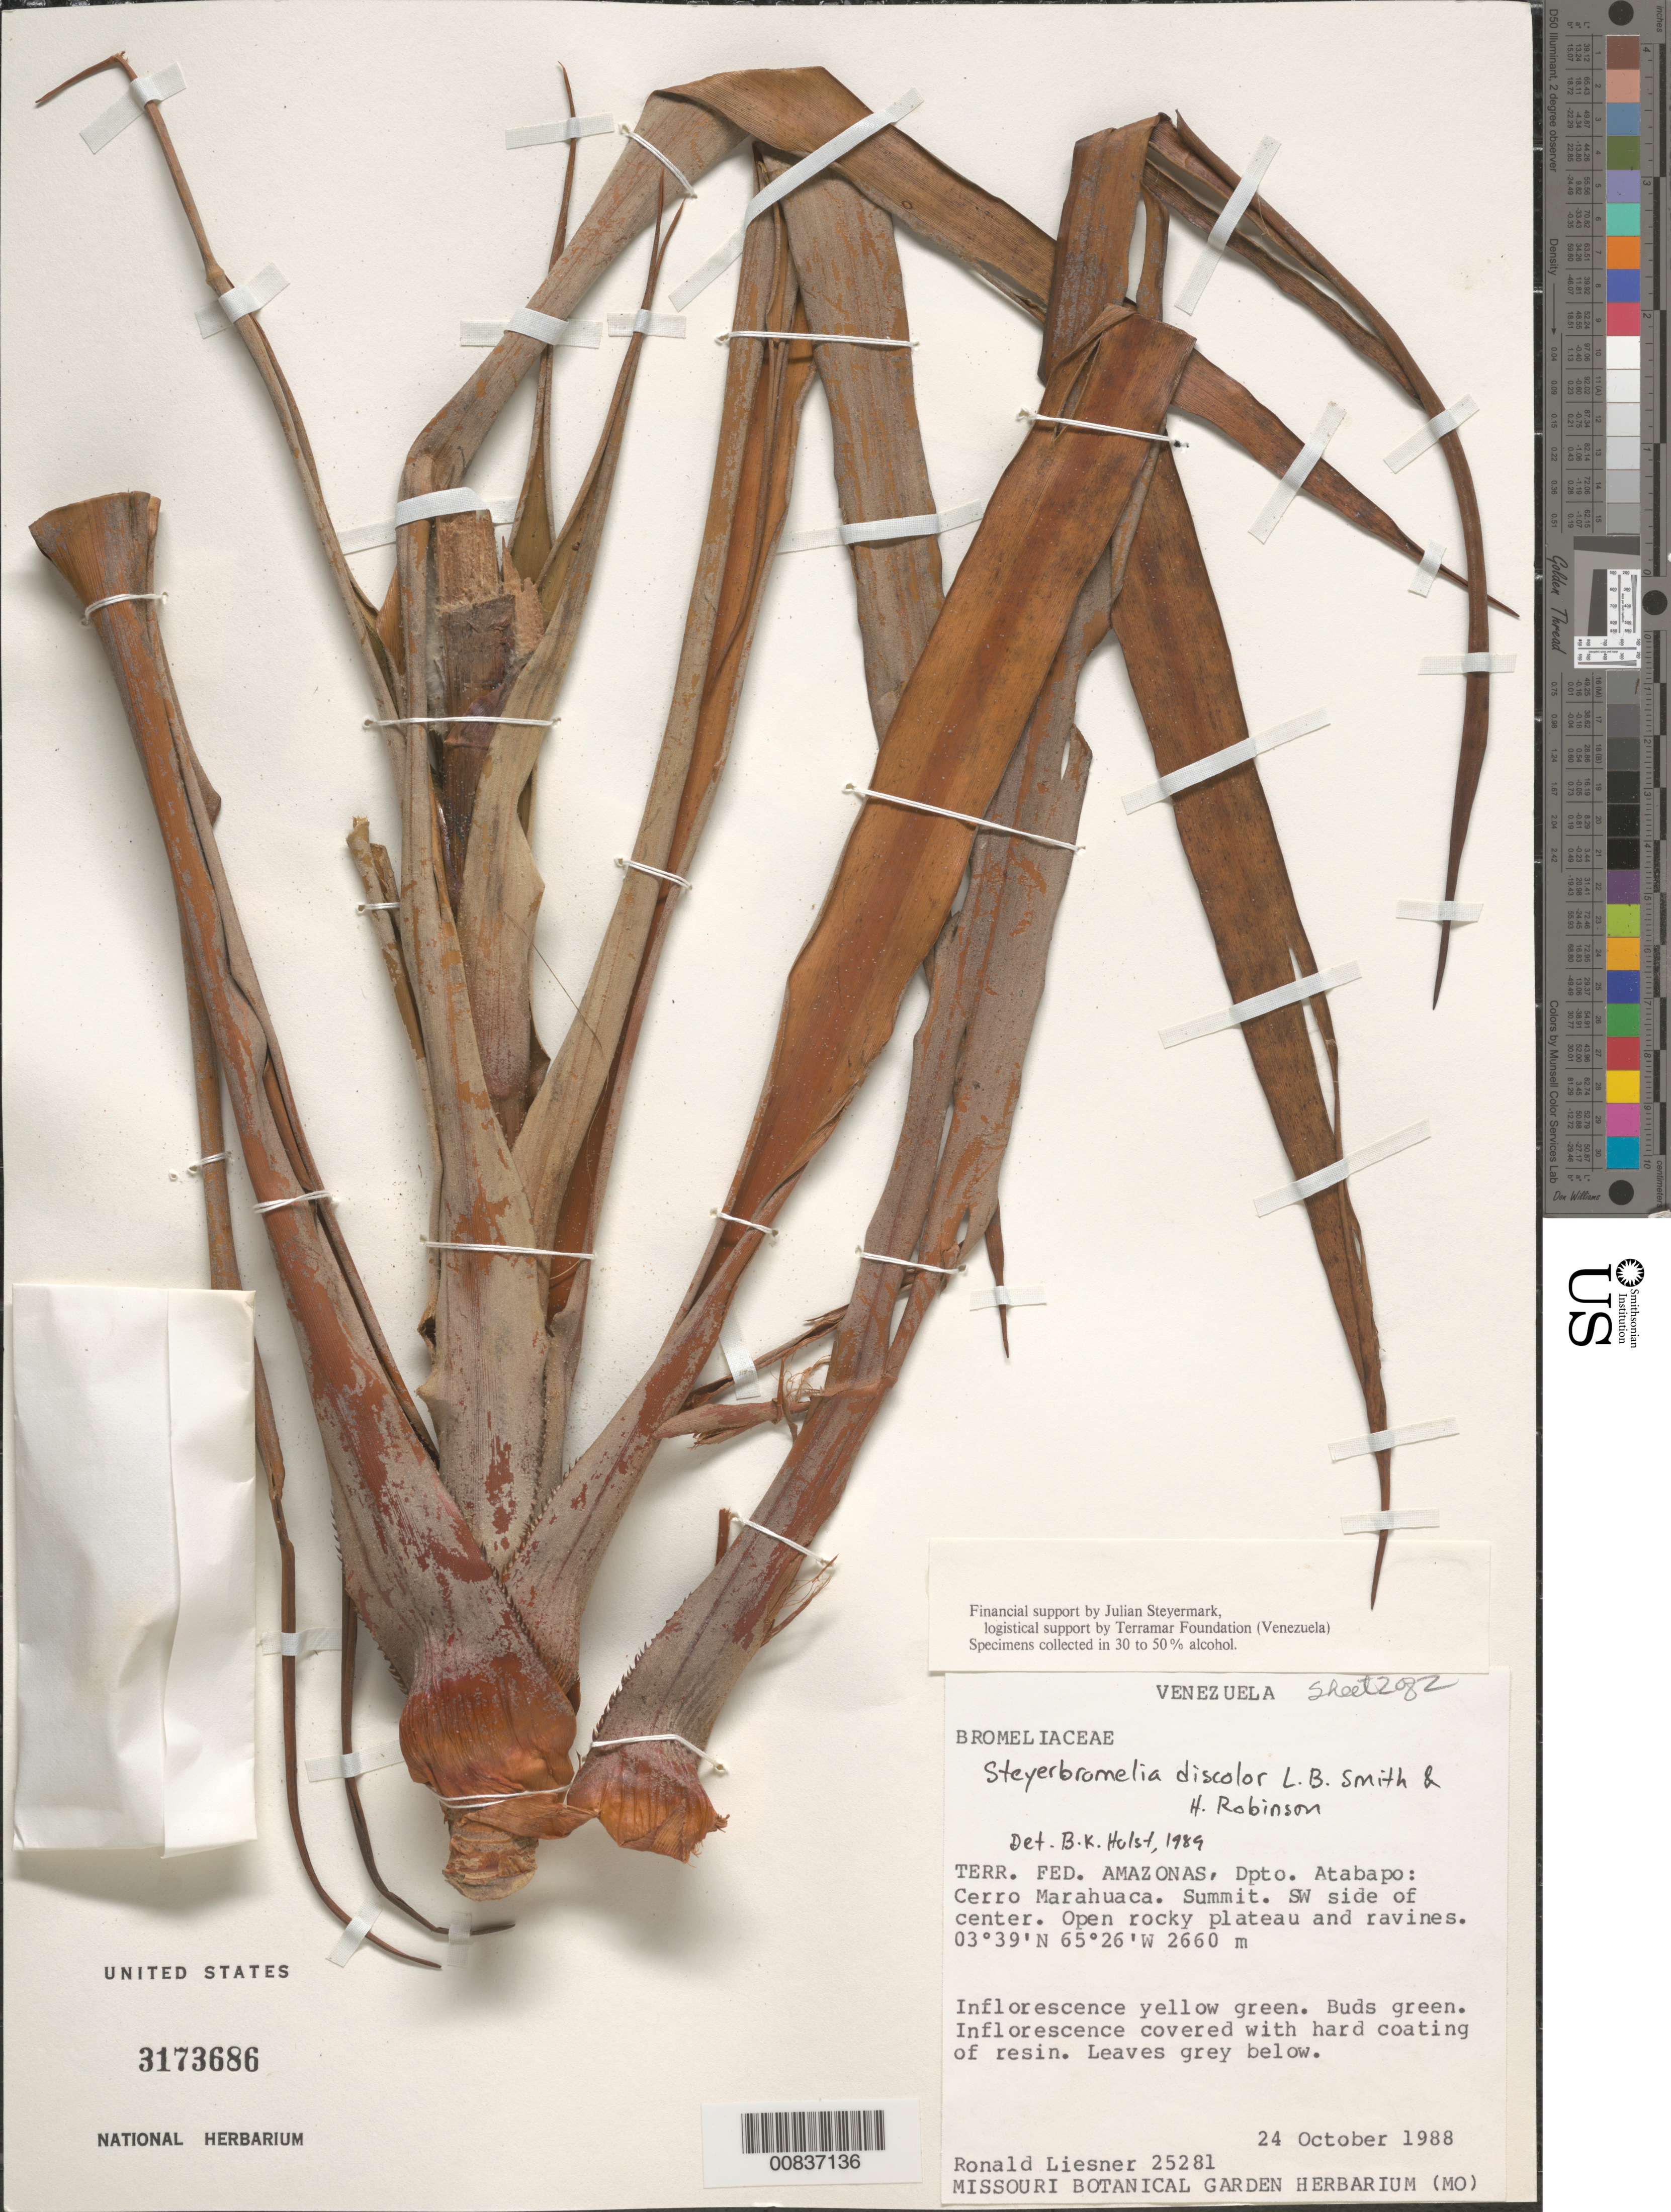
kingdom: Plantae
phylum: Tracheophyta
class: Liliopsida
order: Poales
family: Bromeliaceae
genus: Steyerbromelia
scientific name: Steyerbromelia discolor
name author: L.B. Sm. & H. Rob.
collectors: R. L. Liesner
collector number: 25281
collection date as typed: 24-Oct-88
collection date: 1988-10-24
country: Venezuela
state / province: Amazonas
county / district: Atabapo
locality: Cerro Marahuaca, summit, SW side of center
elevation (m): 2660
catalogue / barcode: US 3173686